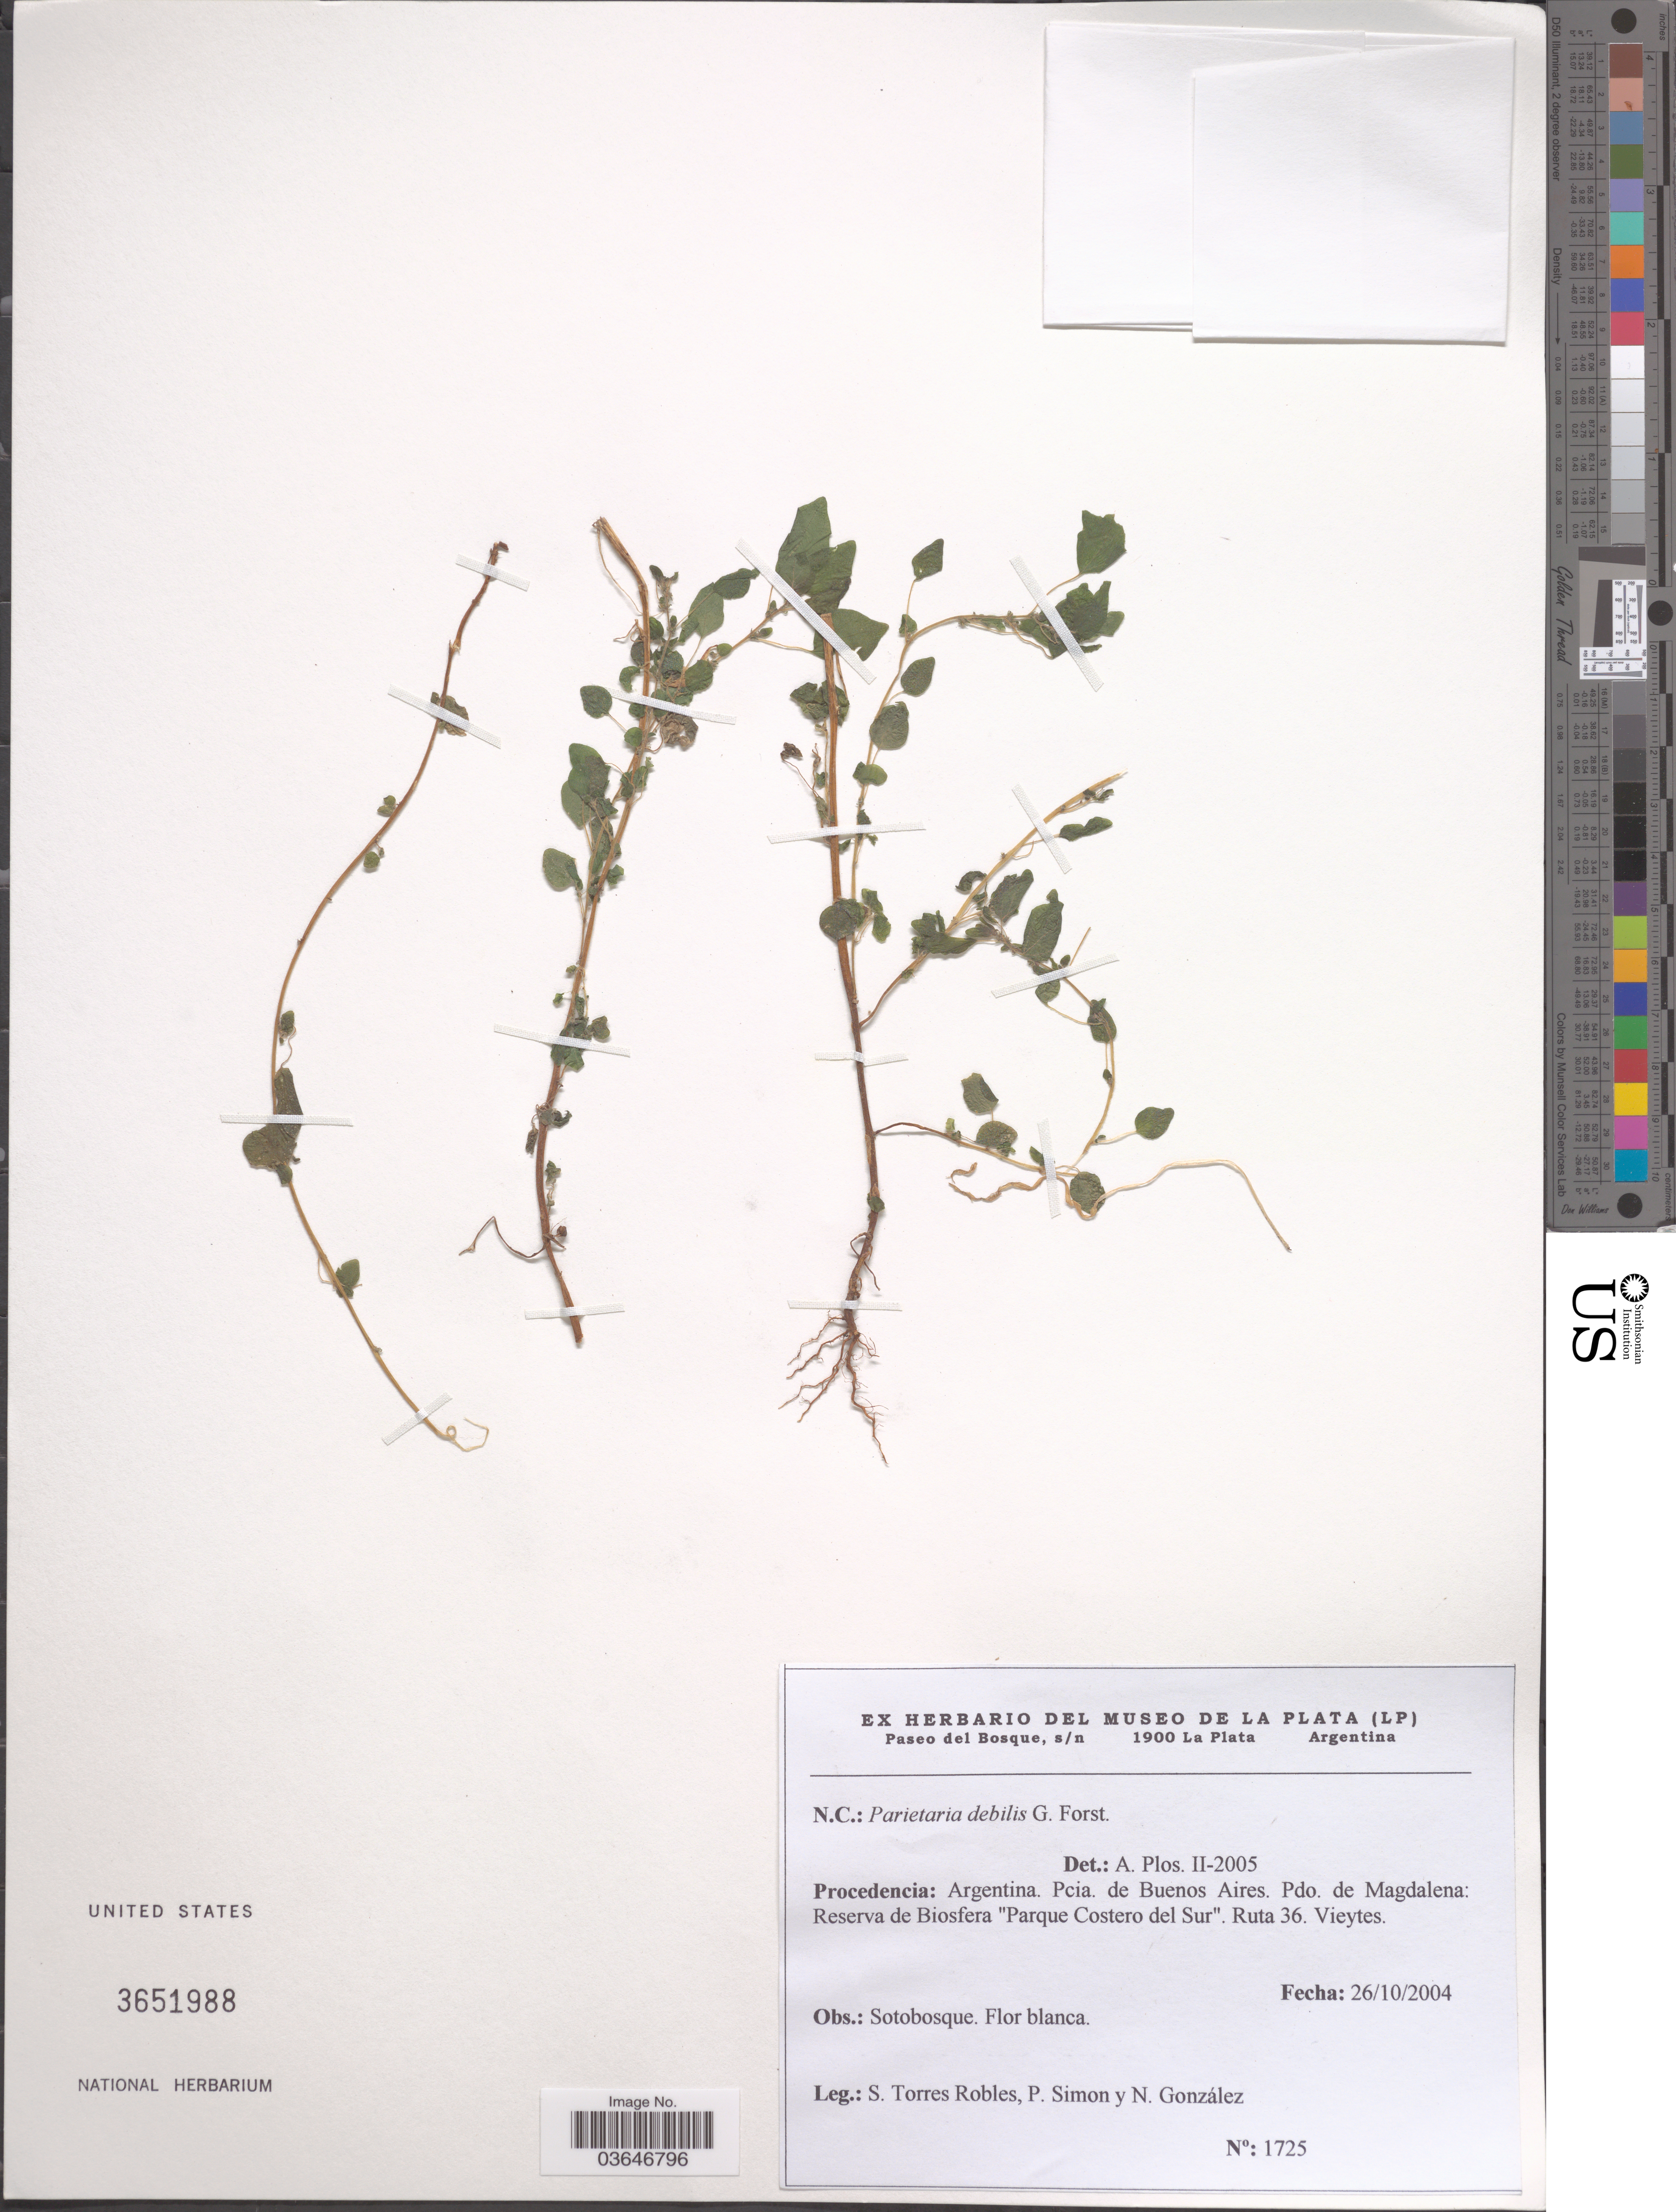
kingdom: Plantae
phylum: Tracheophyta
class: Magnoliopsida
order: Rosales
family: Urticaceae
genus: Parietaria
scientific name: Parietaria debilis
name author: G. Forst.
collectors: S. Torres Robles, P. Simon & N. Gonzalez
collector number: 1725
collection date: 2004-10-26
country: Argentina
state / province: Buenos Aires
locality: Pcia. de Buenos Aires. Pdo. de Magdalena: Reserva de Biosfera "Parque Costero del Sur". Ruta 36. Vieytes.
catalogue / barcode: US 3651988